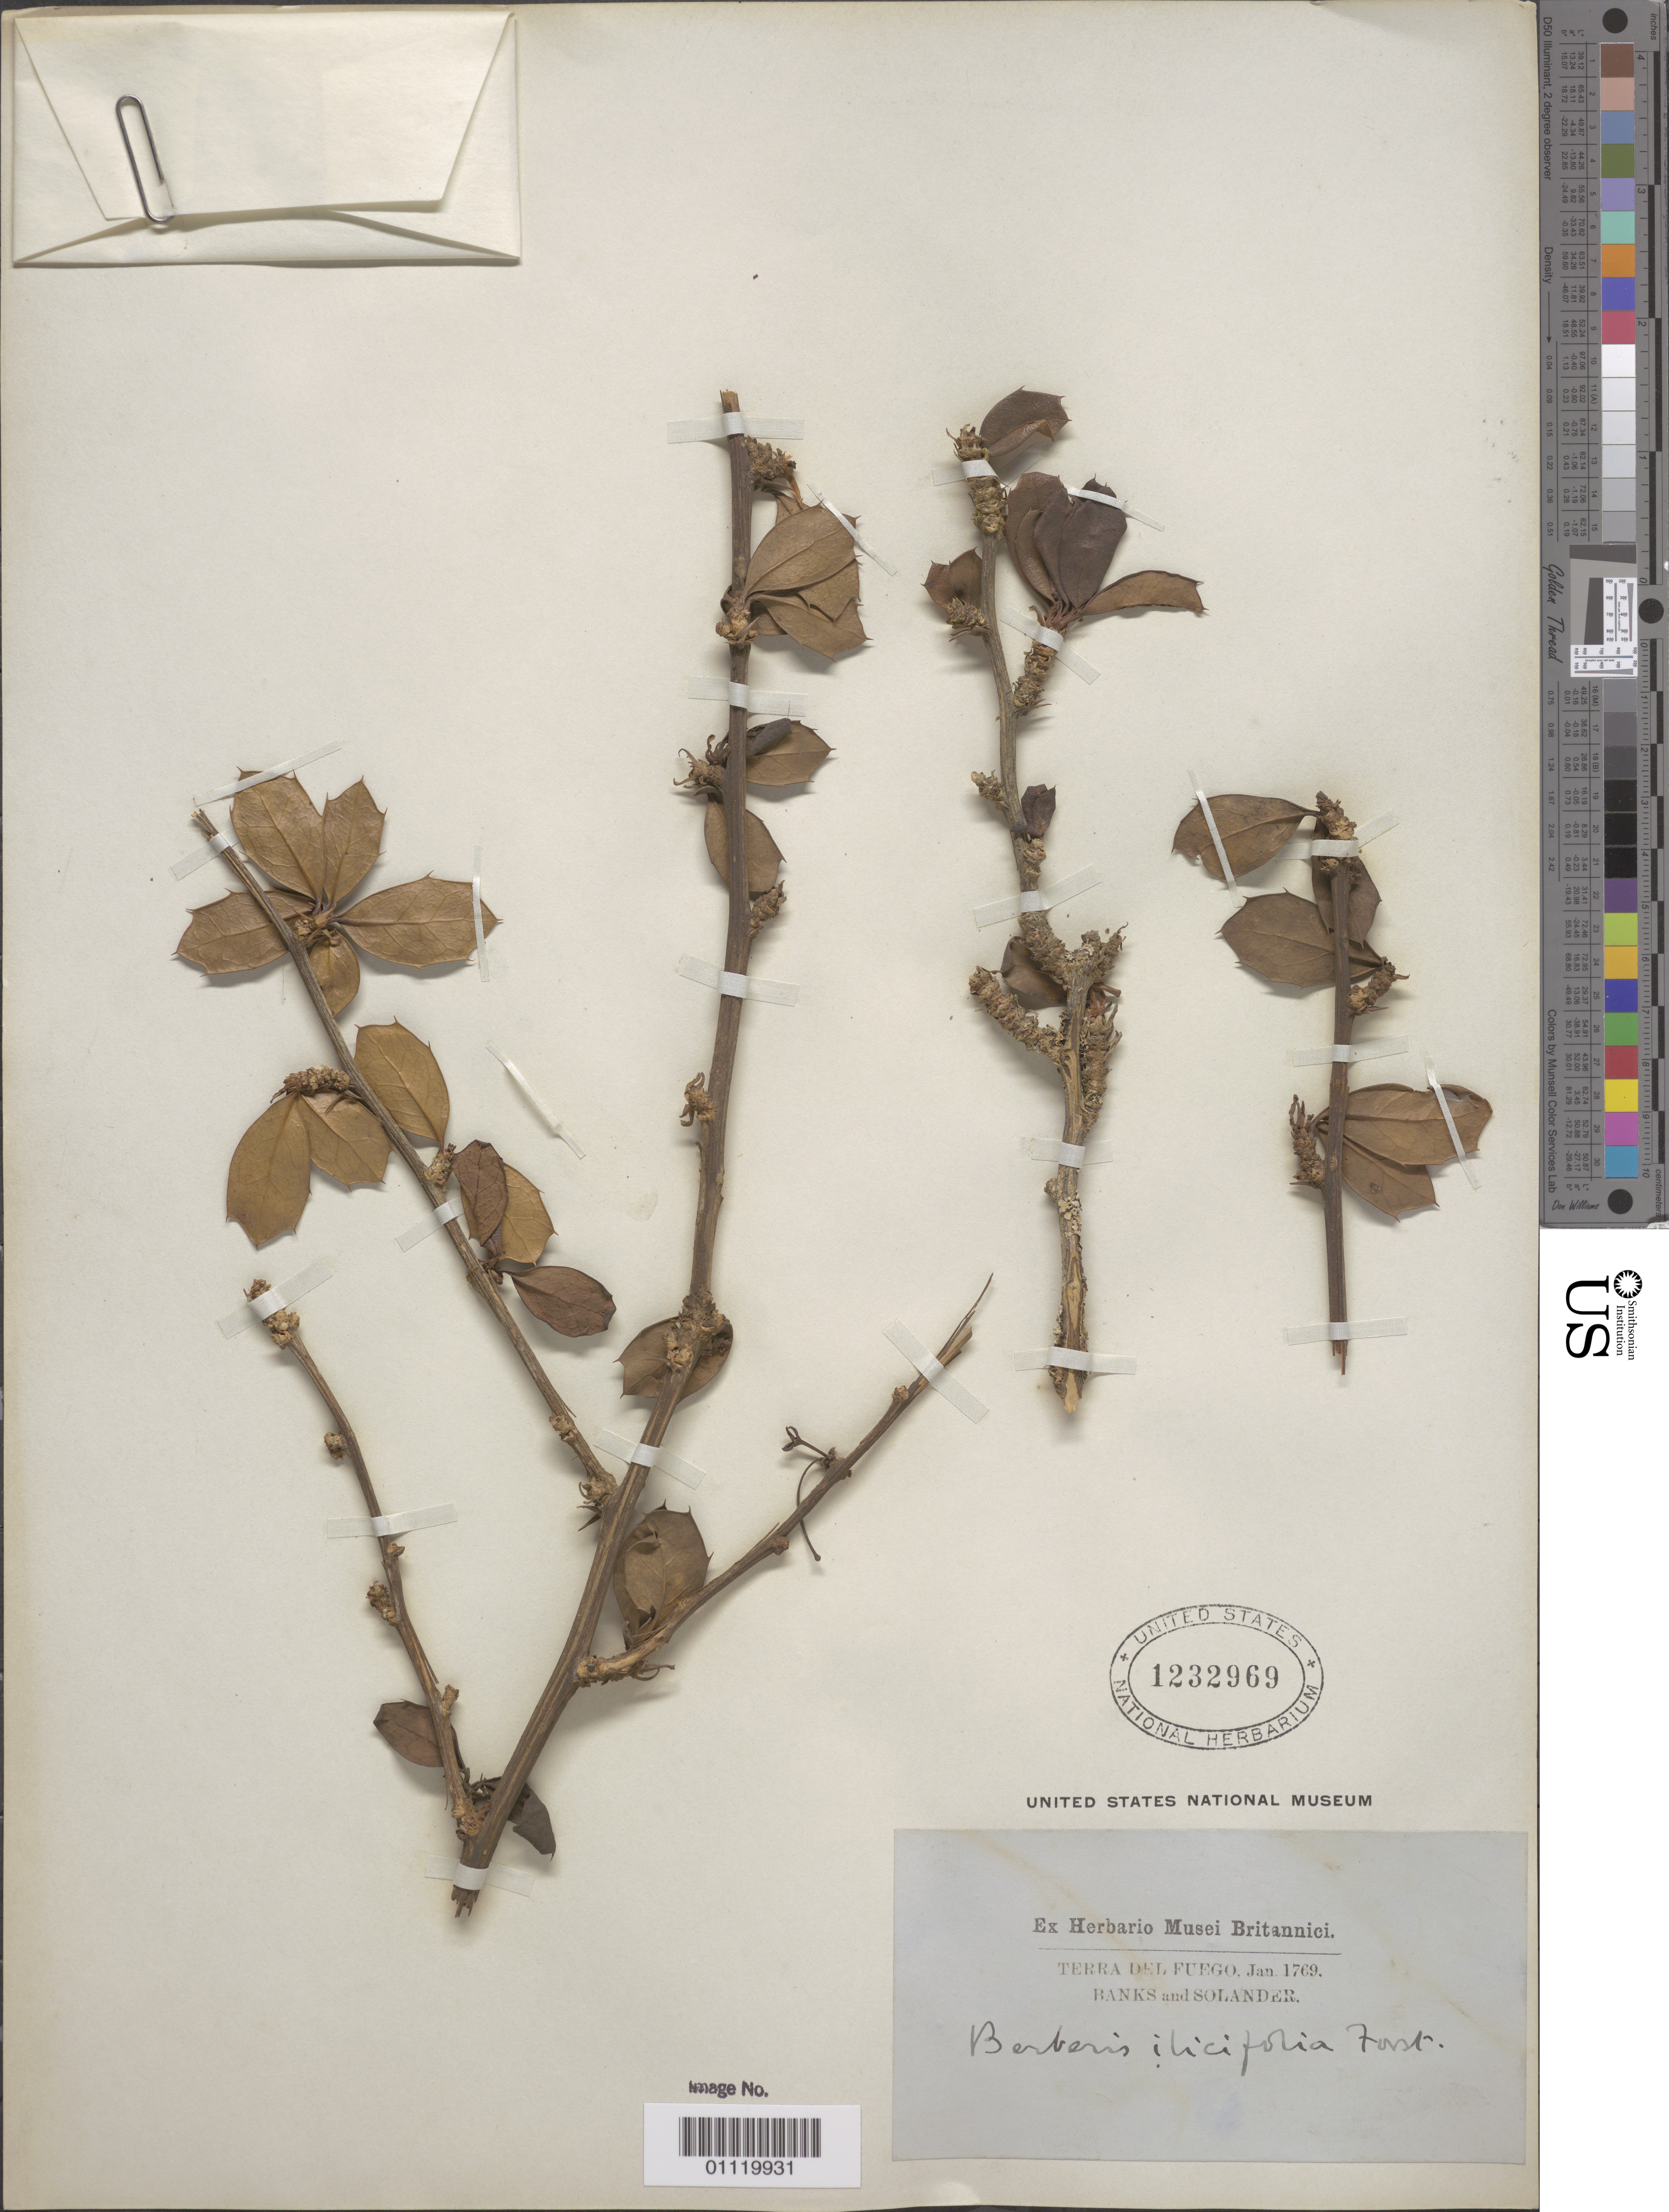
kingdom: Plantae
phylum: Tracheophyta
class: Magnoliopsida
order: Ranunculales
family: Berberidaceae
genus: Berberis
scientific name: Berberis ilicifolia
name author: L. f.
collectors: J. Banks & D. C. Solander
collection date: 1769-01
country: Chile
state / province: Magallanes y de la Antártica Chilena (XII)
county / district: Tierra del Fuego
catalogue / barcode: US 1232969